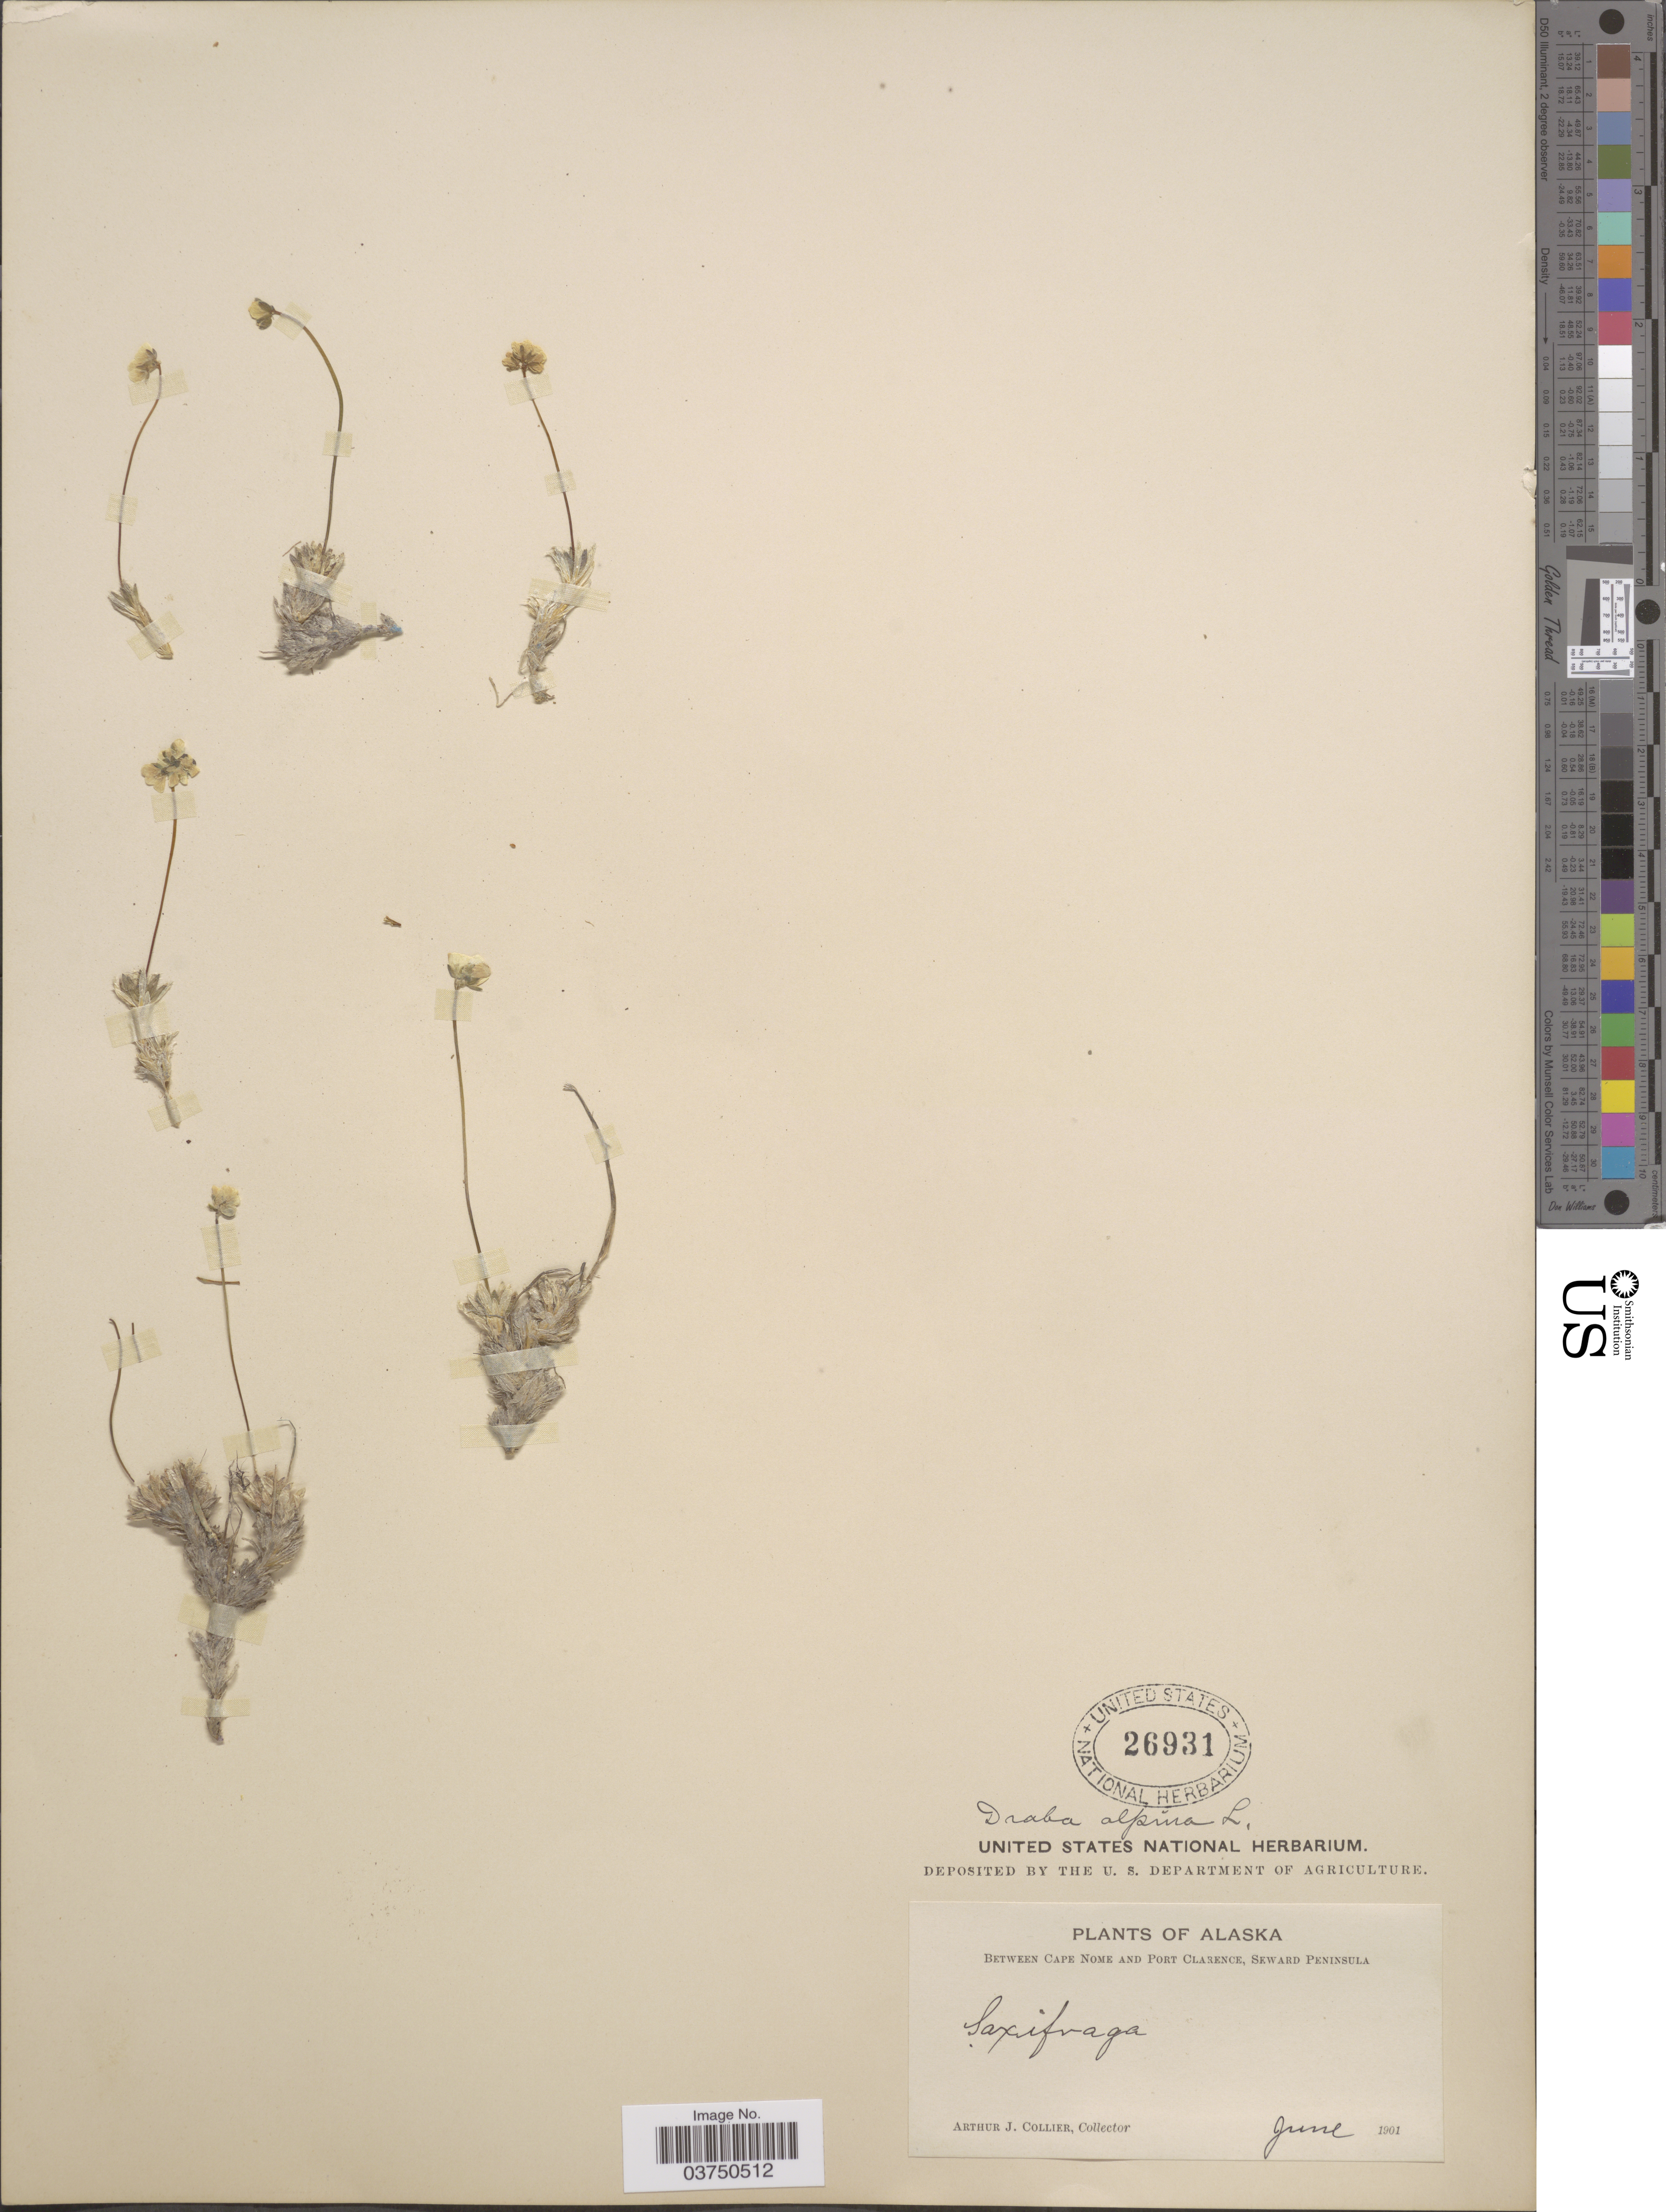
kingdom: Plantae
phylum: Tracheophyta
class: Magnoliopsida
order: Brassicales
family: Brassicaceae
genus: Draba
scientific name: Draba alpina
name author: L.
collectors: A. Collier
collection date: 1901-06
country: United States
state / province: Alaska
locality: Between Cape Nome and Port Clarence, Seward Peninsula.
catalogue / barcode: US 26931